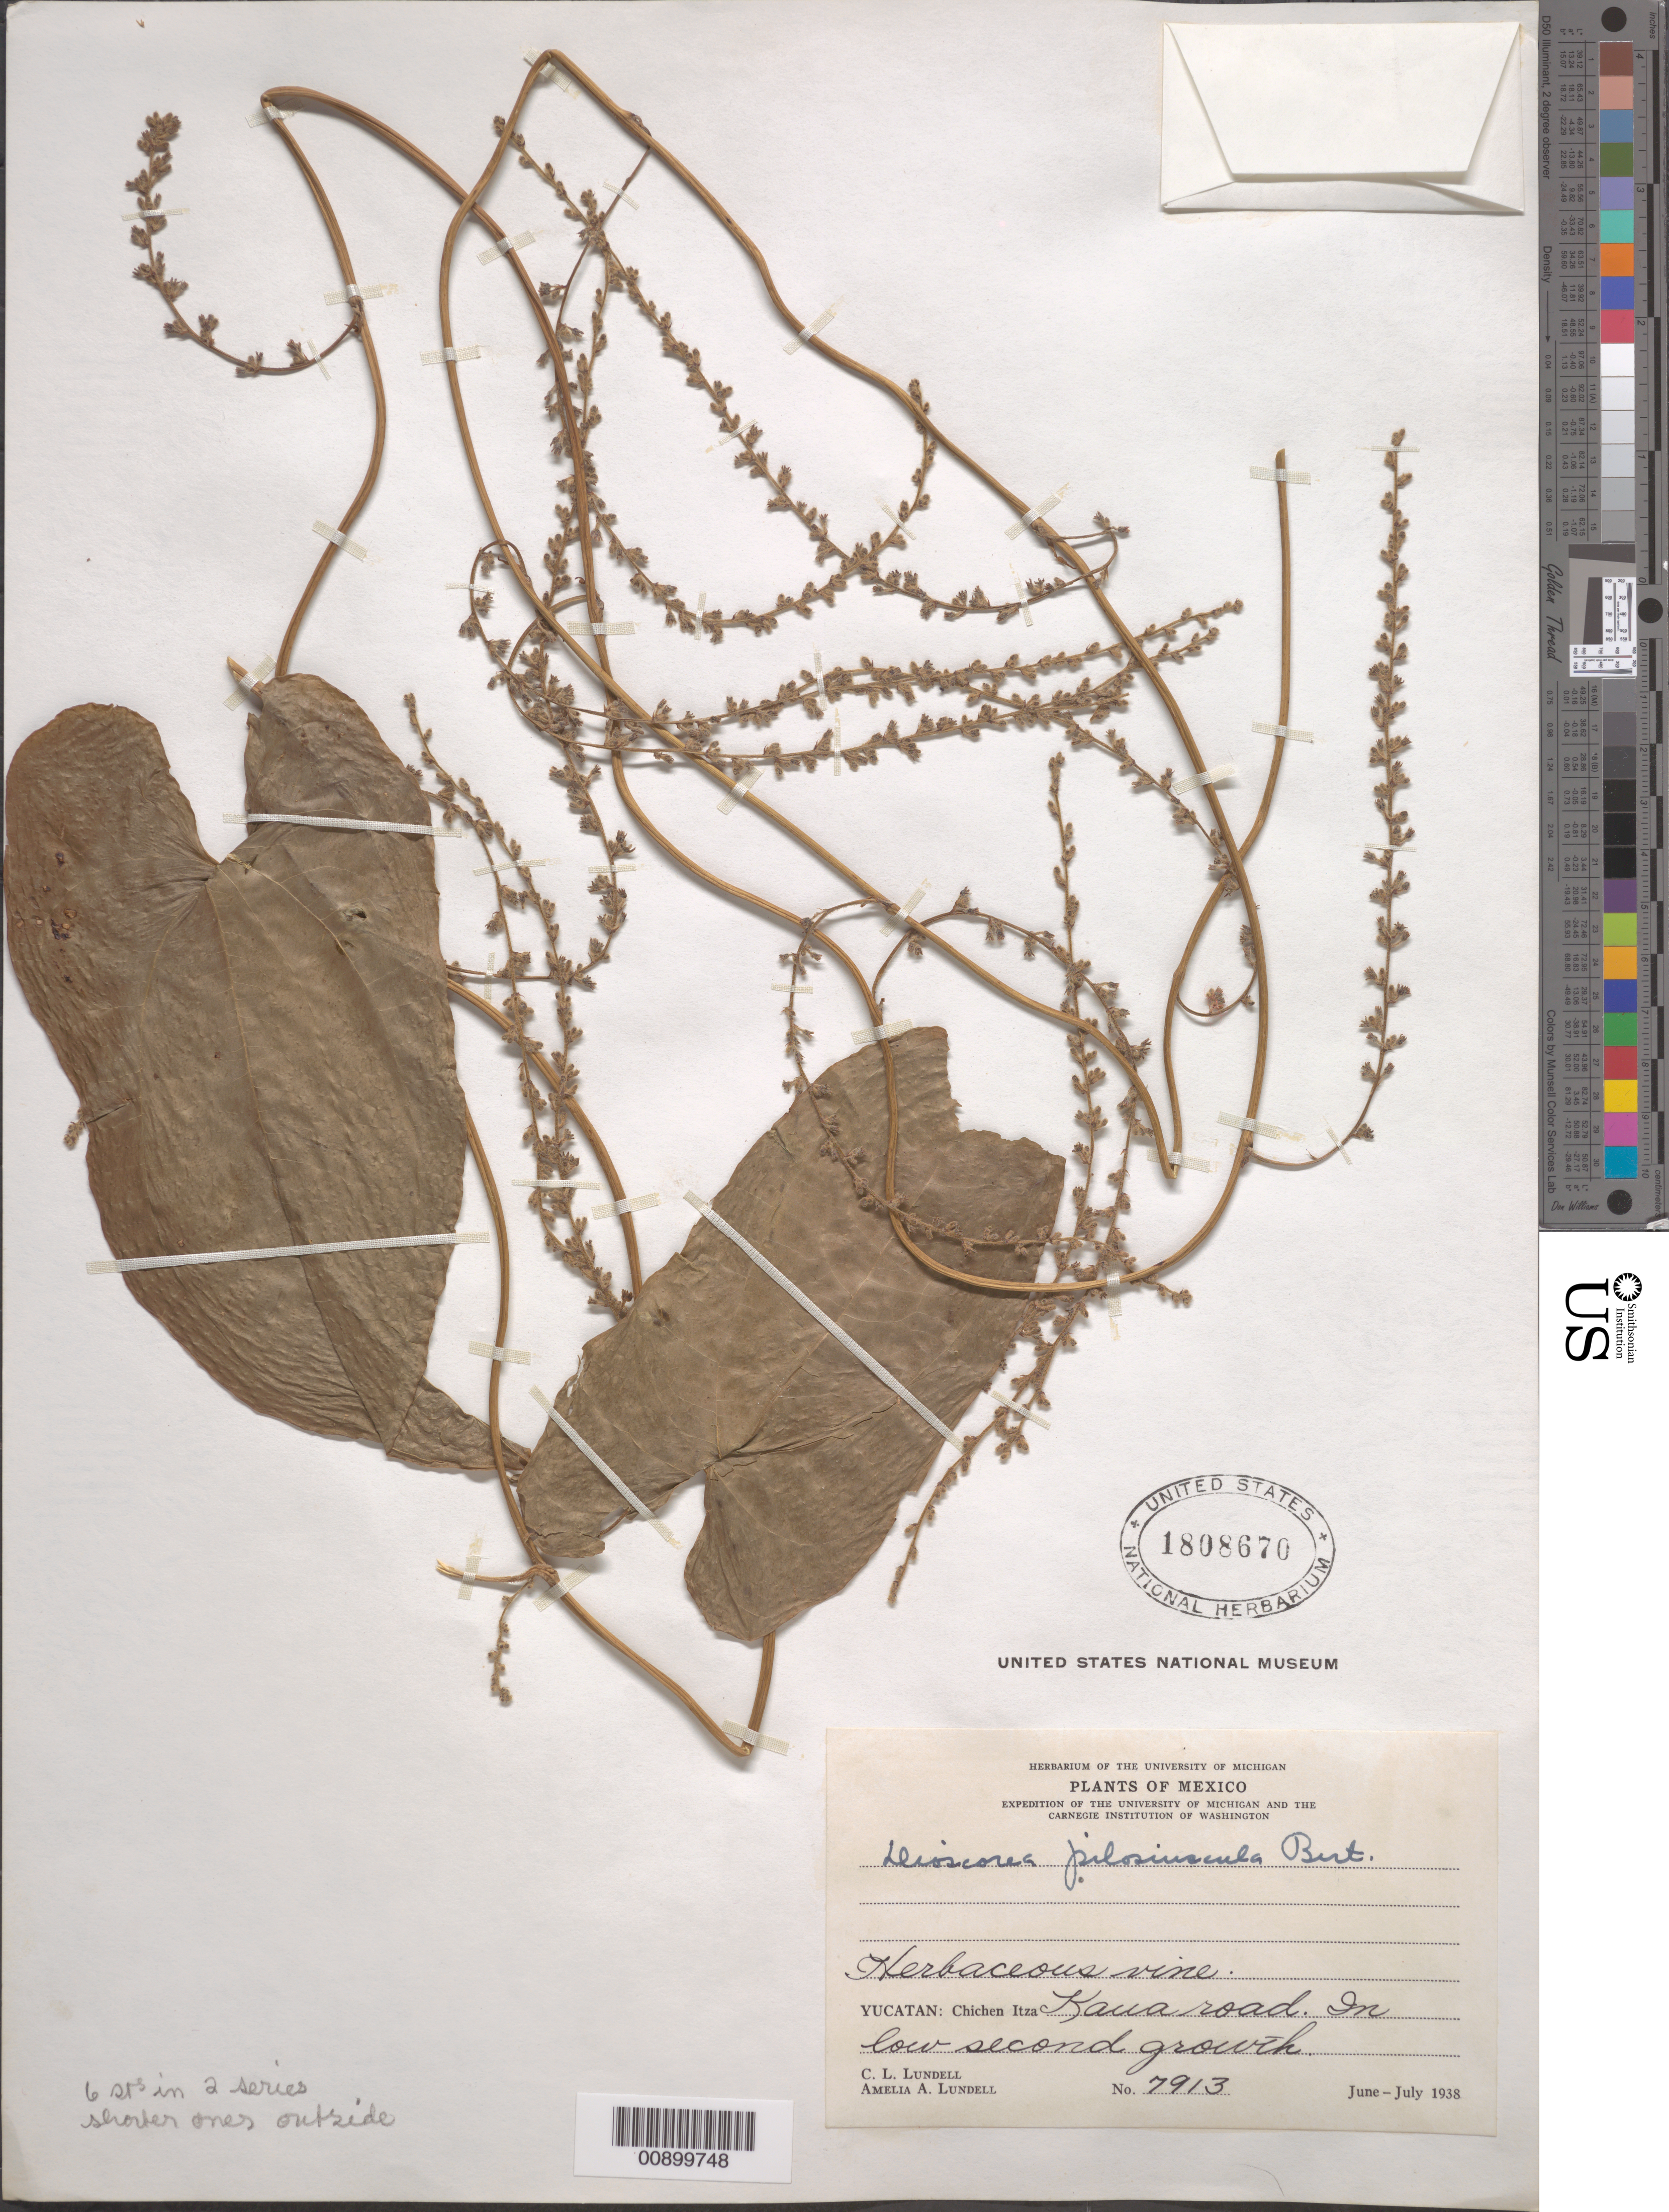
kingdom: Plantae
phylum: Tracheophyta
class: Liliopsida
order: Dioscoreales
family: Dioscoreaceae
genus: Dioscorea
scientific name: Dioscorea pilosiuscula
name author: Bertero ex Spreng.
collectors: C. L. Lundell & A. A. Lundell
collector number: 7913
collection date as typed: Jun 1938 to -- Jul 1938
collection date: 1938-06/1938-07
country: Mexico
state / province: Yucatán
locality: Yucatán: Chichen Itza. Kaua road.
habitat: In low second growth.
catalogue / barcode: US 1808670